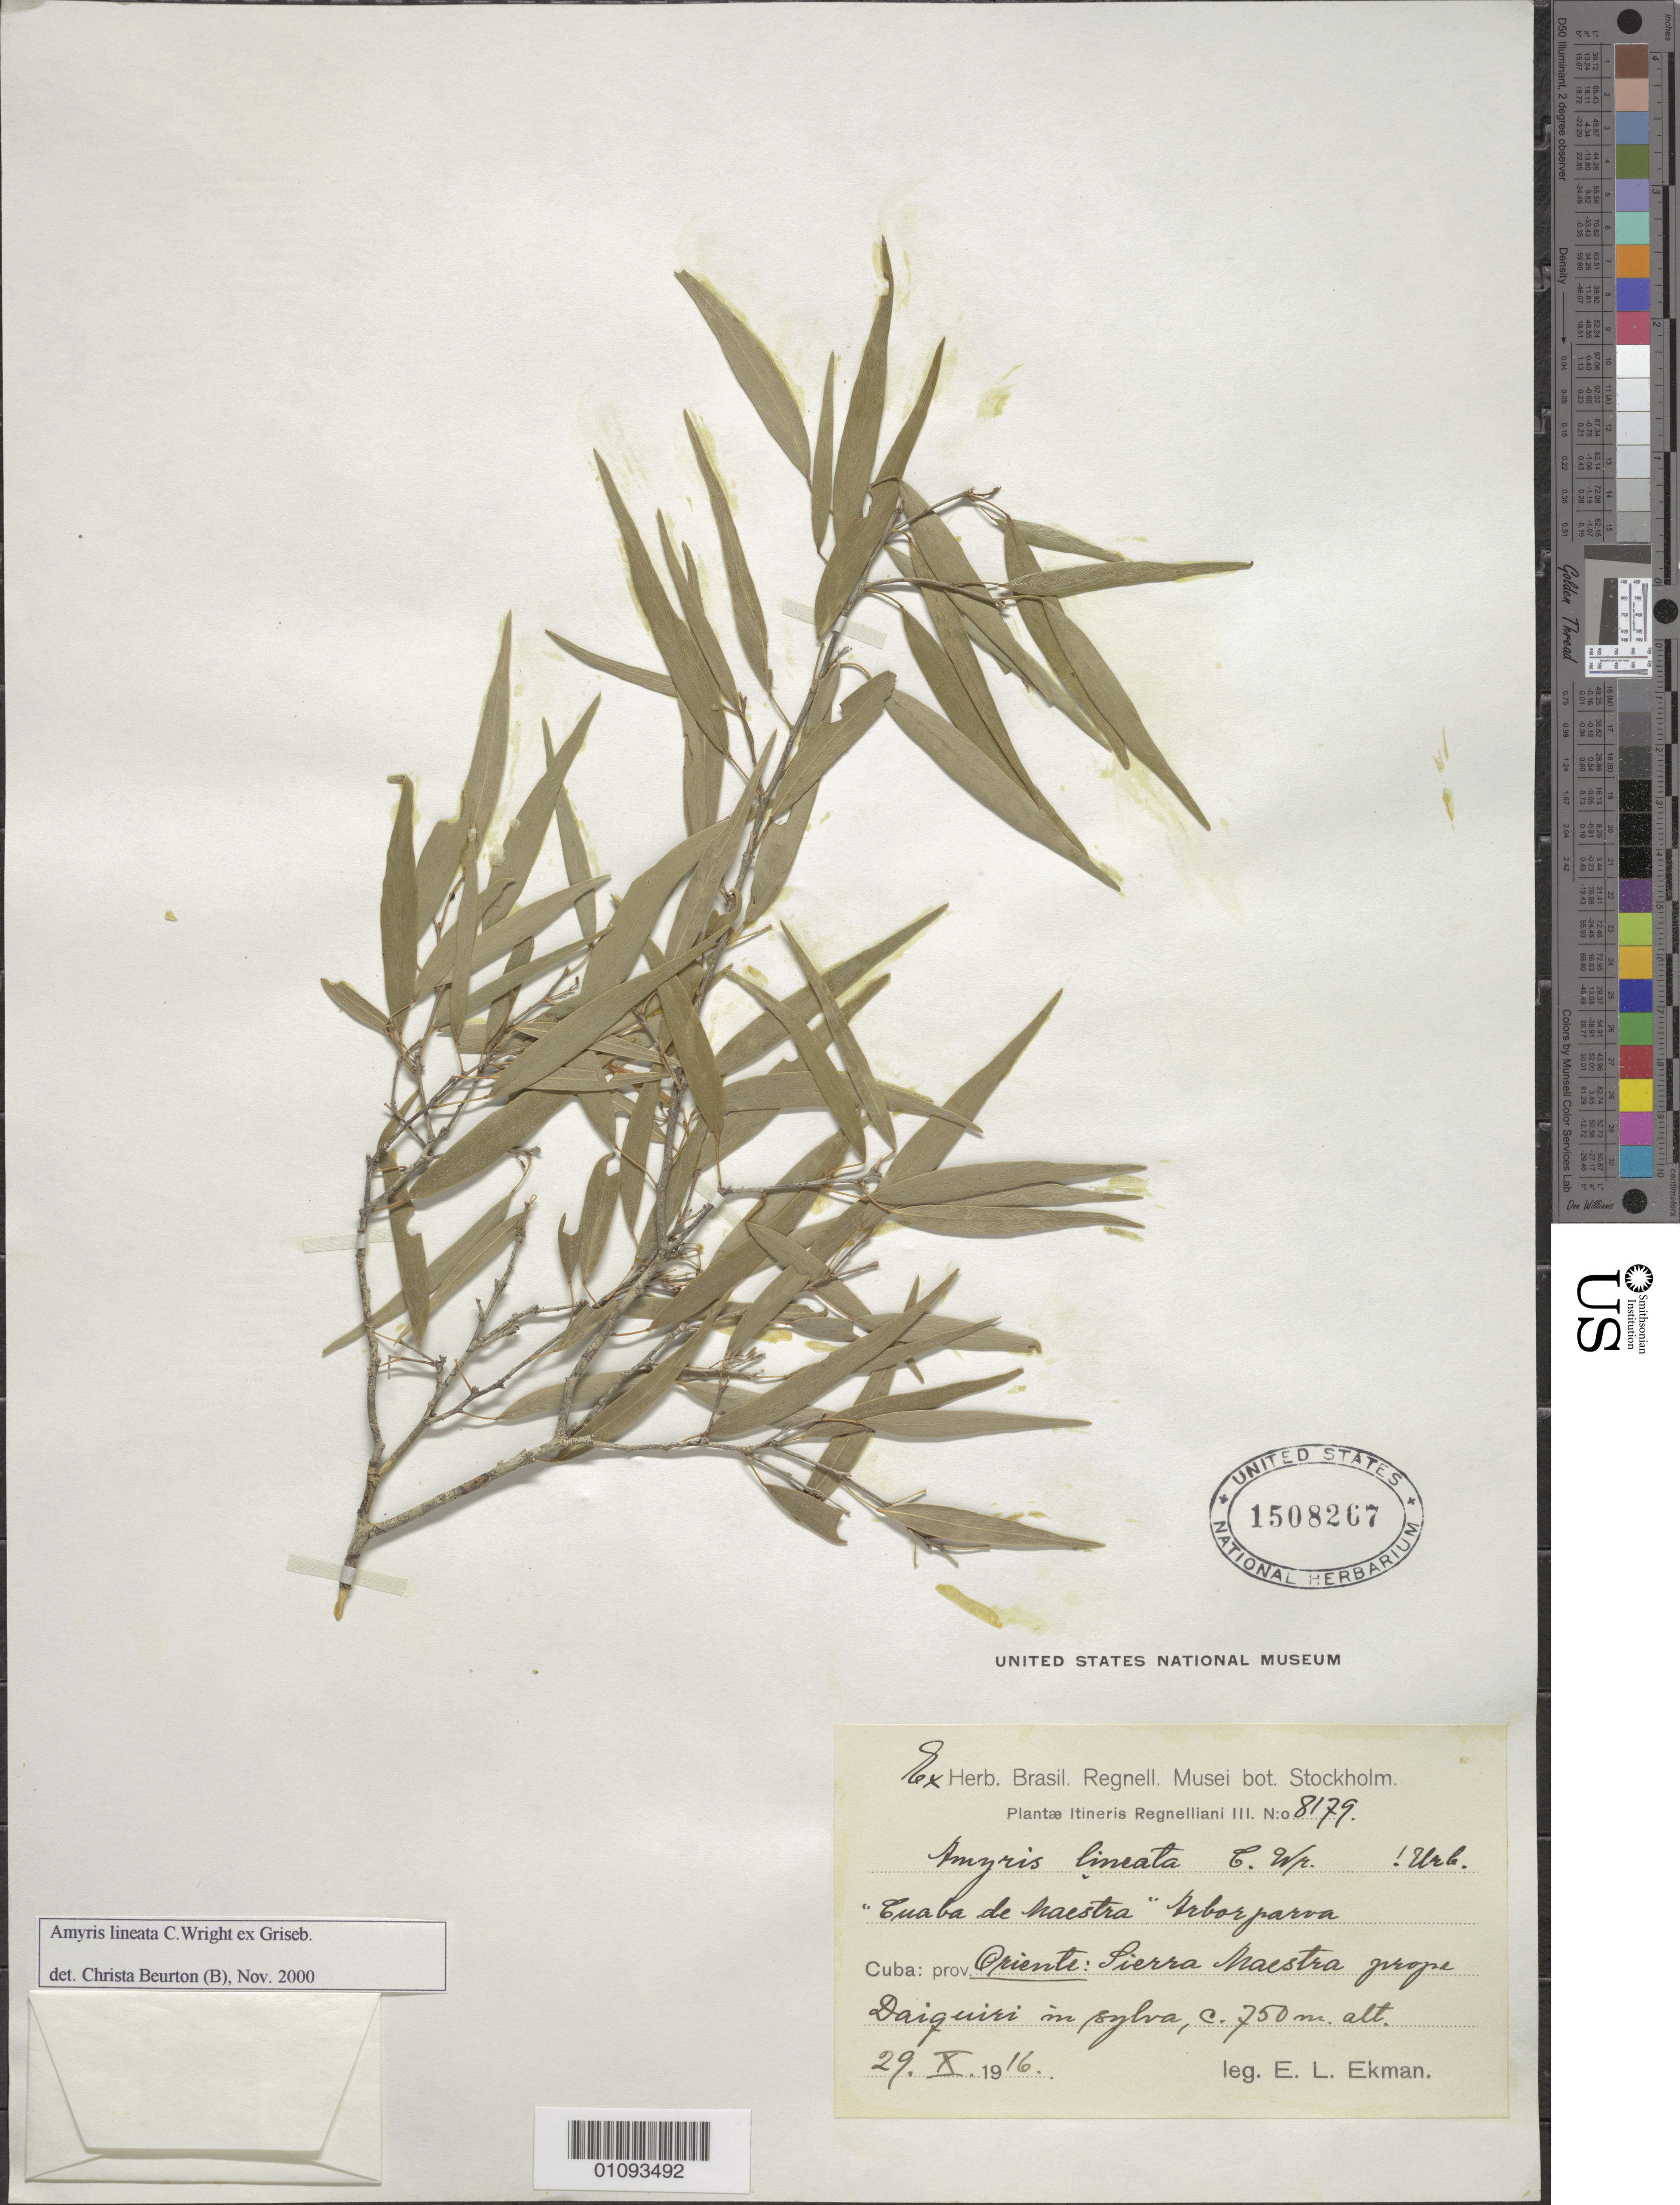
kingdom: Plantae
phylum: Tracheophyta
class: Magnoliopsida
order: Sapindales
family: Rutaceae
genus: Amyris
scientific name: Amyris lineata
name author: C. Wright ex Griseb.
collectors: E. L. Ekman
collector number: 8179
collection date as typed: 29 Oct 1916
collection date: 1916-10-29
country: Cuba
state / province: Granma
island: Cuba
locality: Oriente: Sierra Maestra prope Daiquiri in sylva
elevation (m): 750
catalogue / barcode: US 1508267